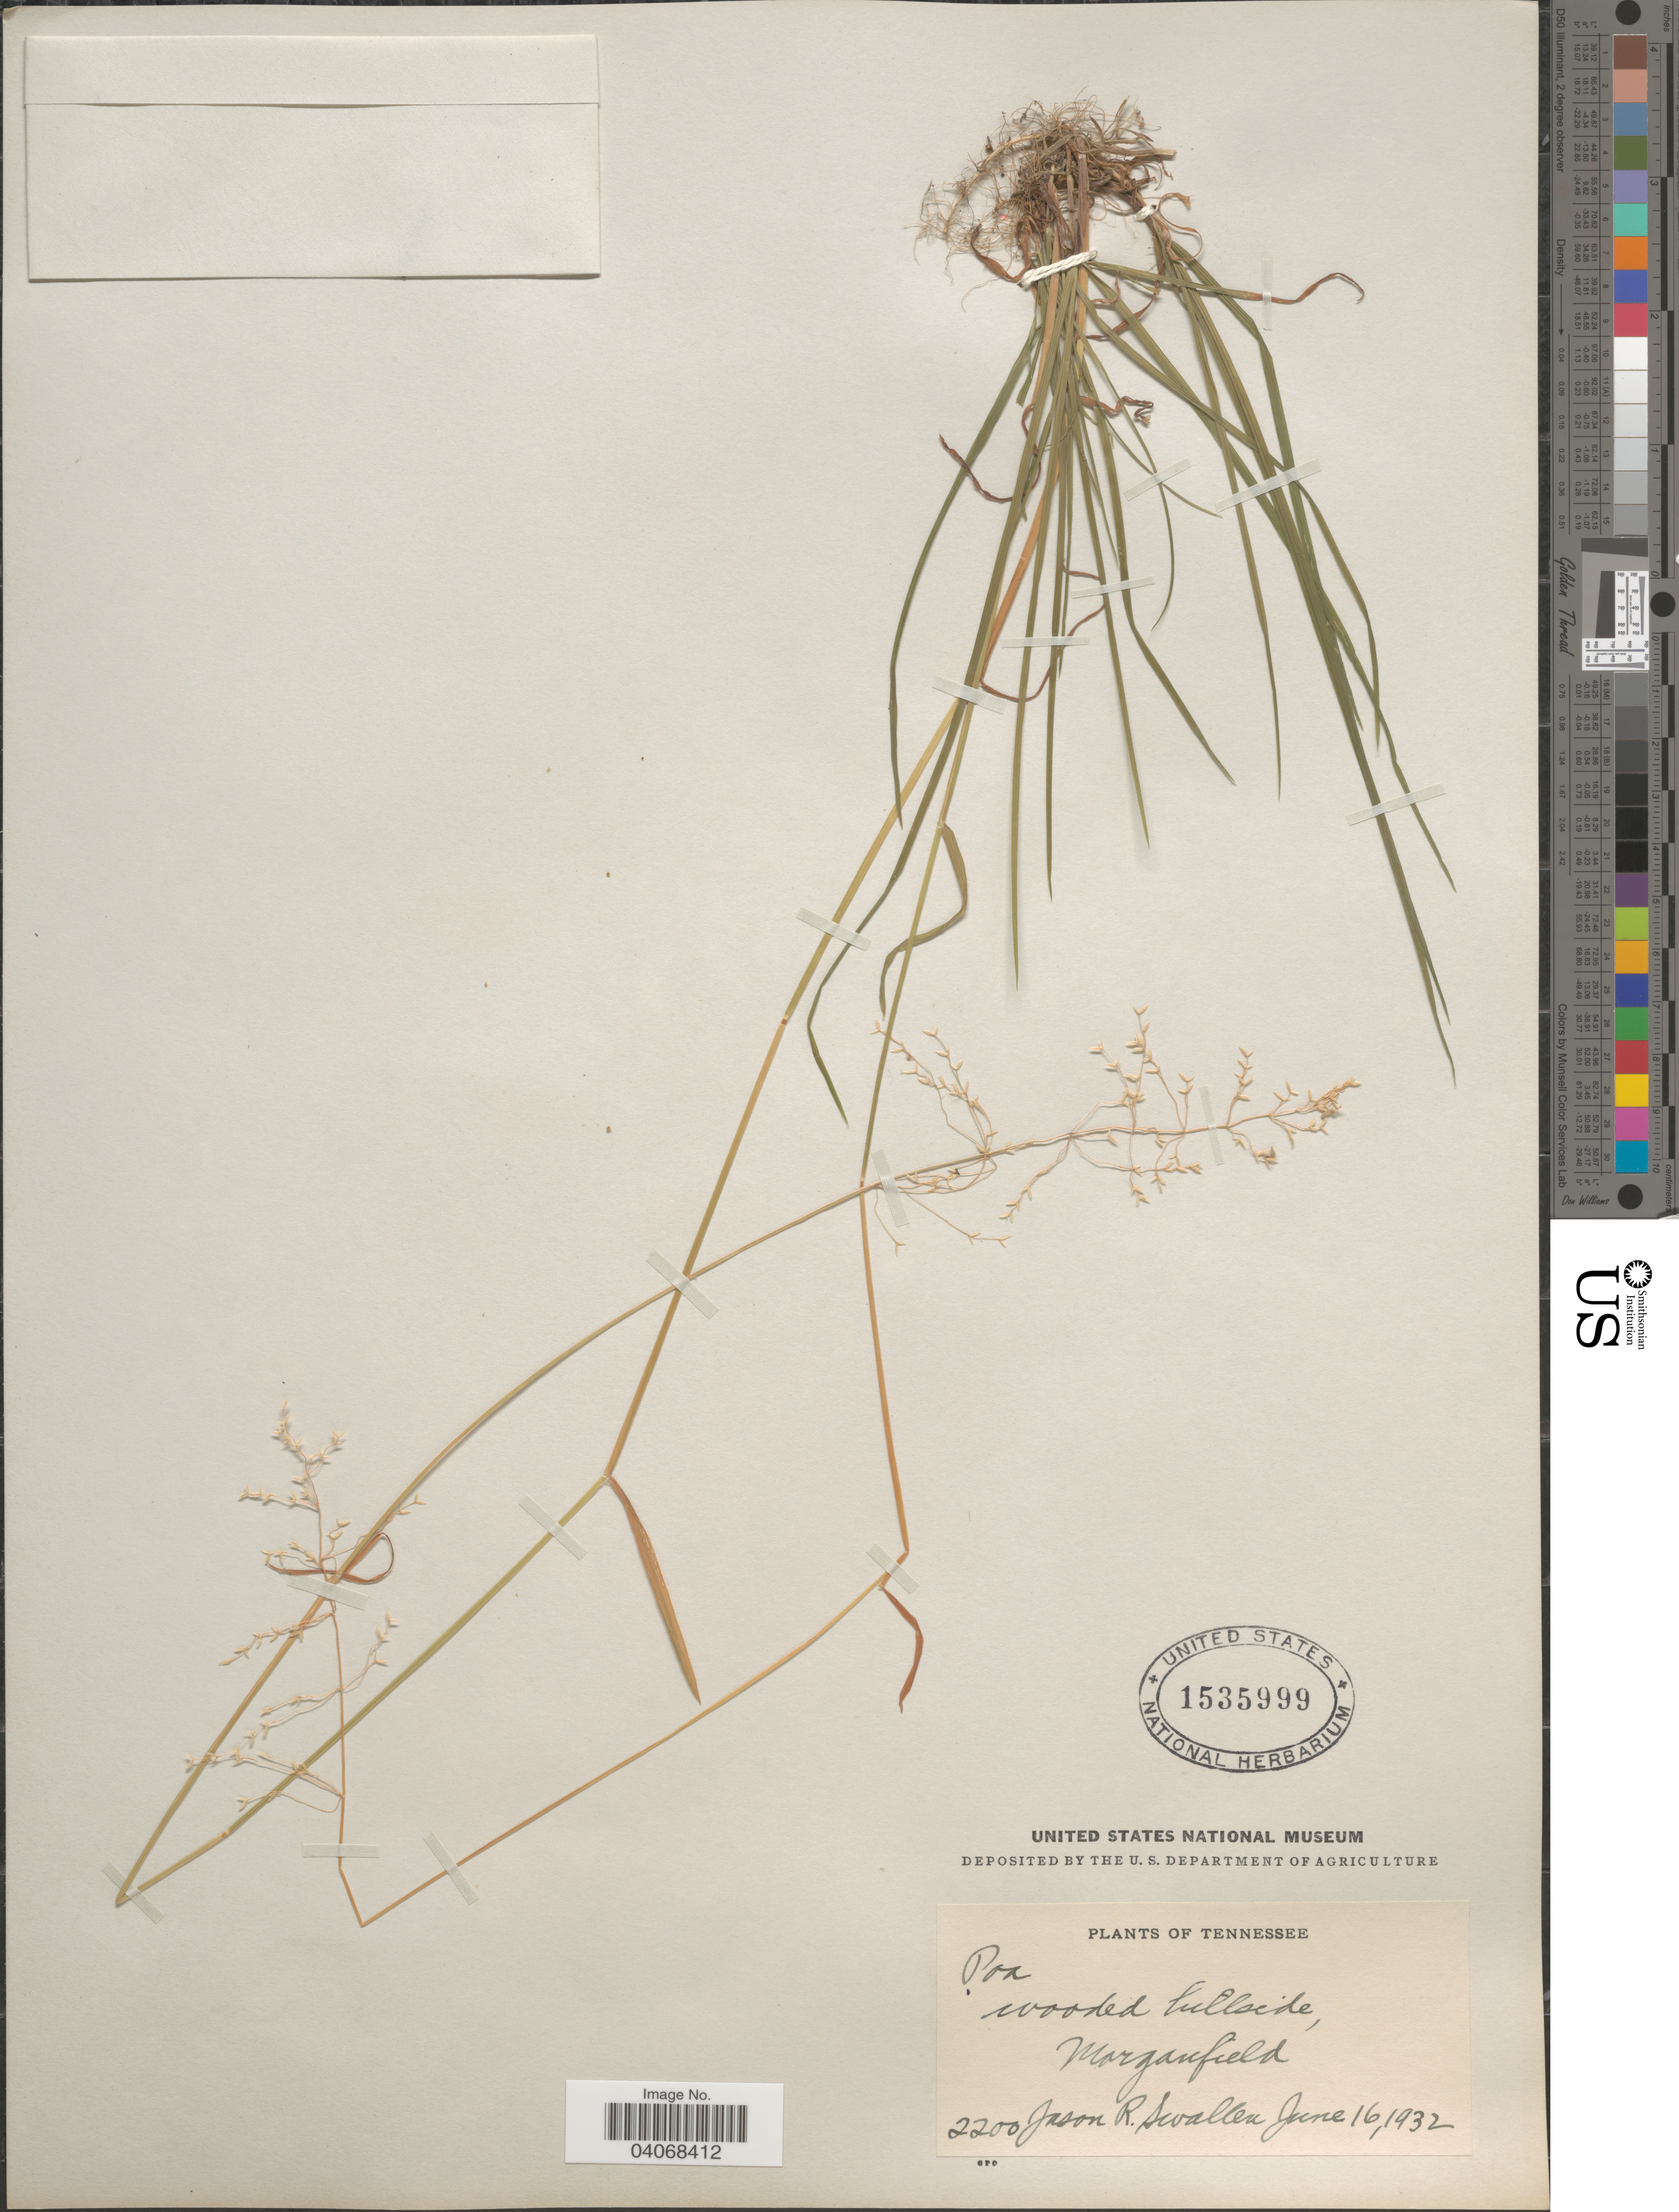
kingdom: Plantae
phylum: Tracheophyta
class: Liliopsida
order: Poales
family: Poaceae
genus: Poa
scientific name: Poa sylvestris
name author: A. Gray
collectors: J. R. Swallen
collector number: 2200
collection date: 1932-06-16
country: United States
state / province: Tennessee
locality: Wooded hillside. Morganfield.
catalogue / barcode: US 1535999